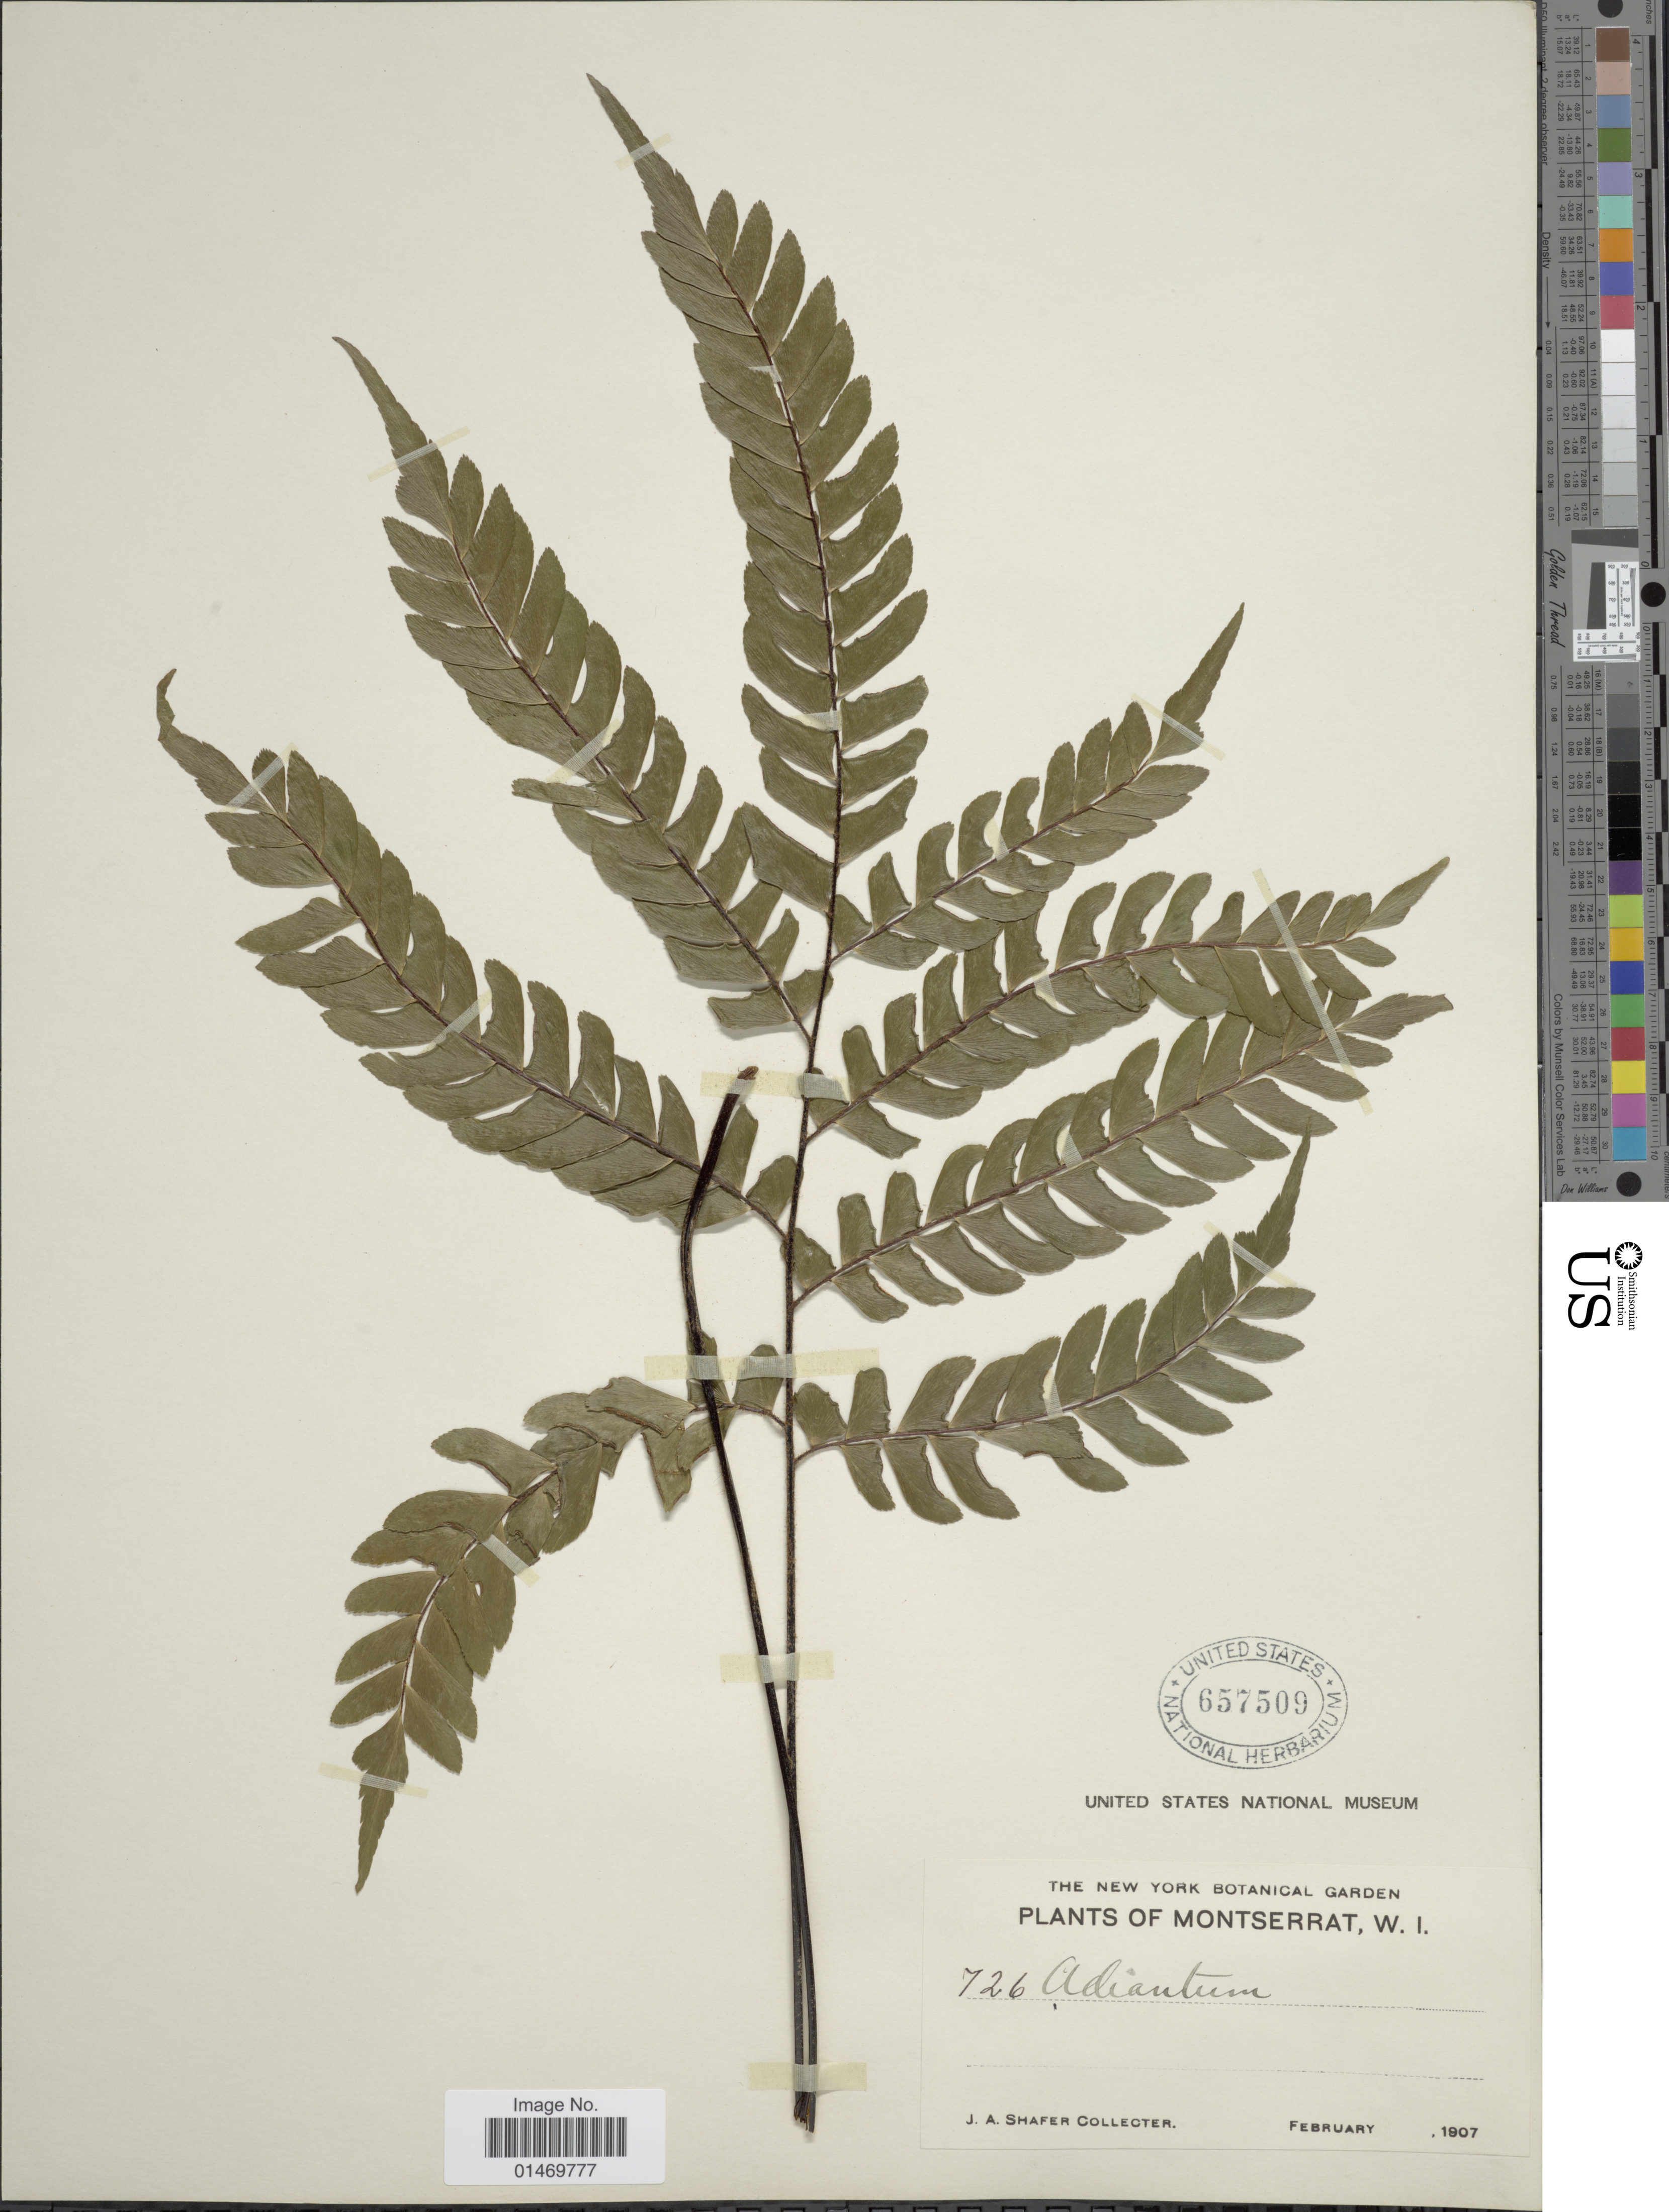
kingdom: Plantae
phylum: Tracheophyta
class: Polypodiopsida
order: Polypodiales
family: Pteridaceae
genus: Adiantum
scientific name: Adiantum villosum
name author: L.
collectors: J. A. Shafer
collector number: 726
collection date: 1907-02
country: Montserrat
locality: Montserrat, W.I.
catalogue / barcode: US 657509